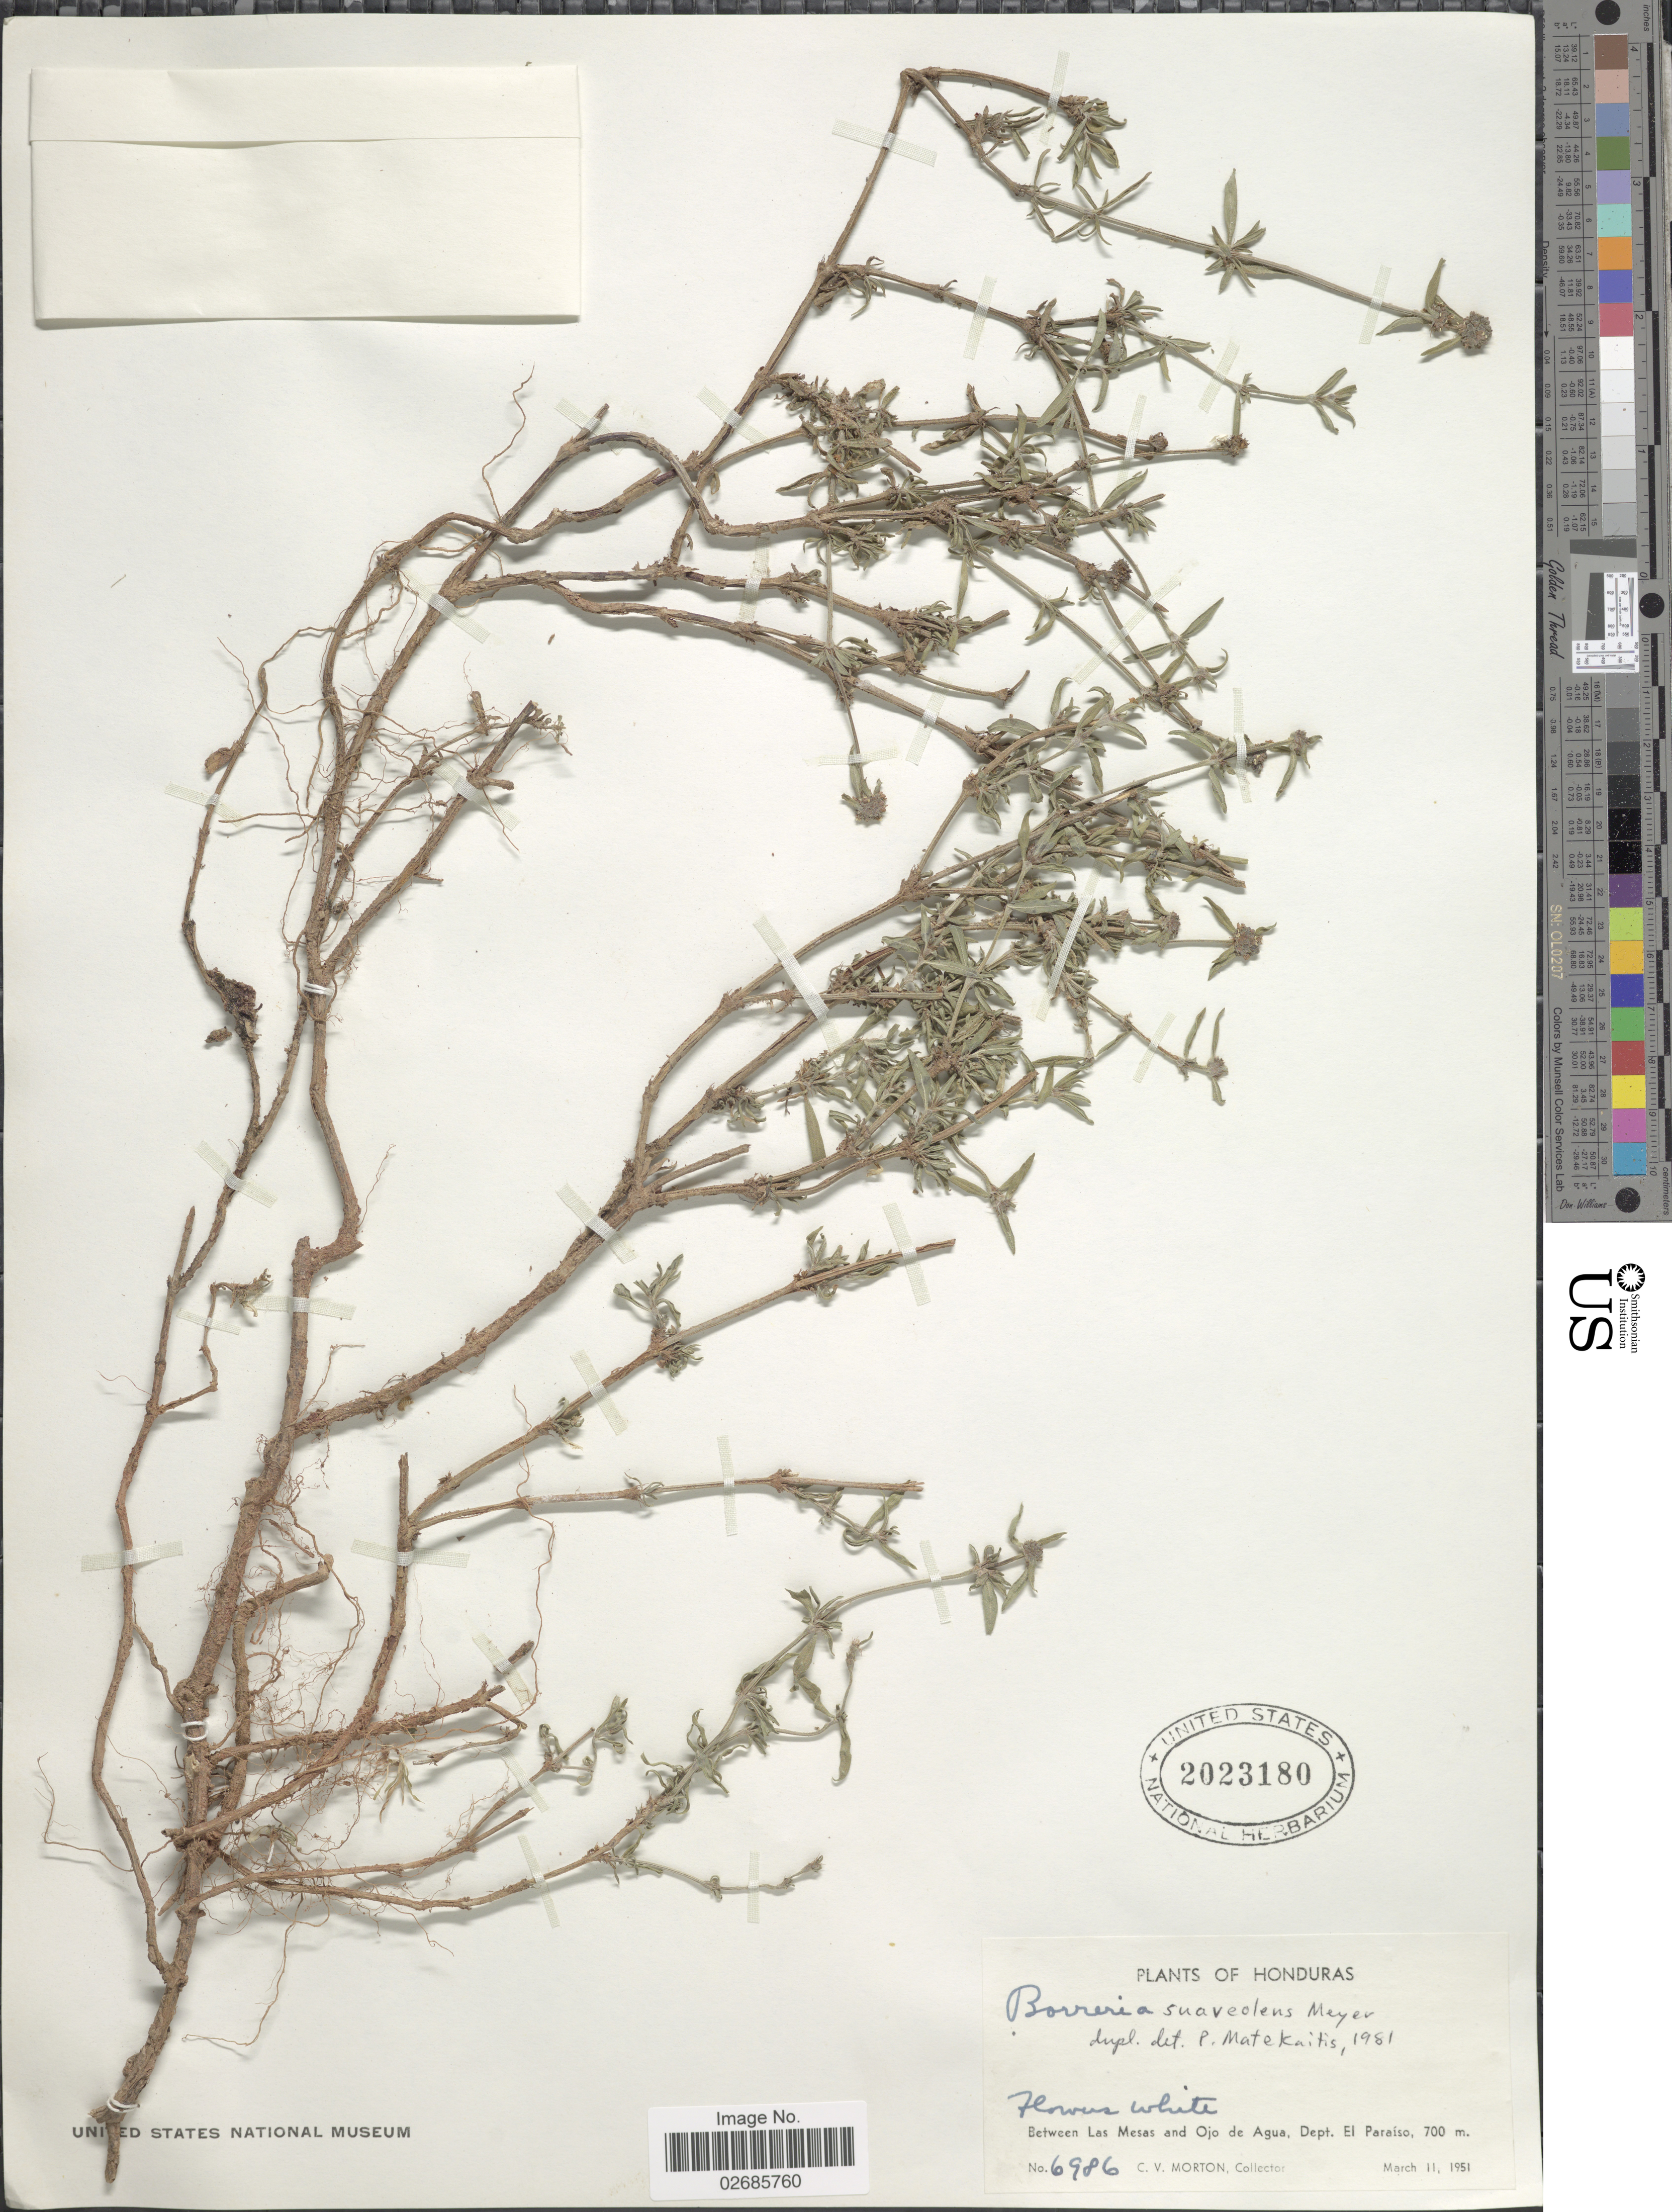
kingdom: Plantae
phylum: Tracheophyta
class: Magnoliopsida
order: Gentianales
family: Rubiaceae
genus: Borreria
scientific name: Borreria suaveolens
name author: G. Mey.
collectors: C. V. Morton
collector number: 6986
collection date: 1951-03-11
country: Honduras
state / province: El Paraíso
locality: Between Las Mesas and Ojo de Agua, Dept. El Paraíso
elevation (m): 700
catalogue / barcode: US 2023180